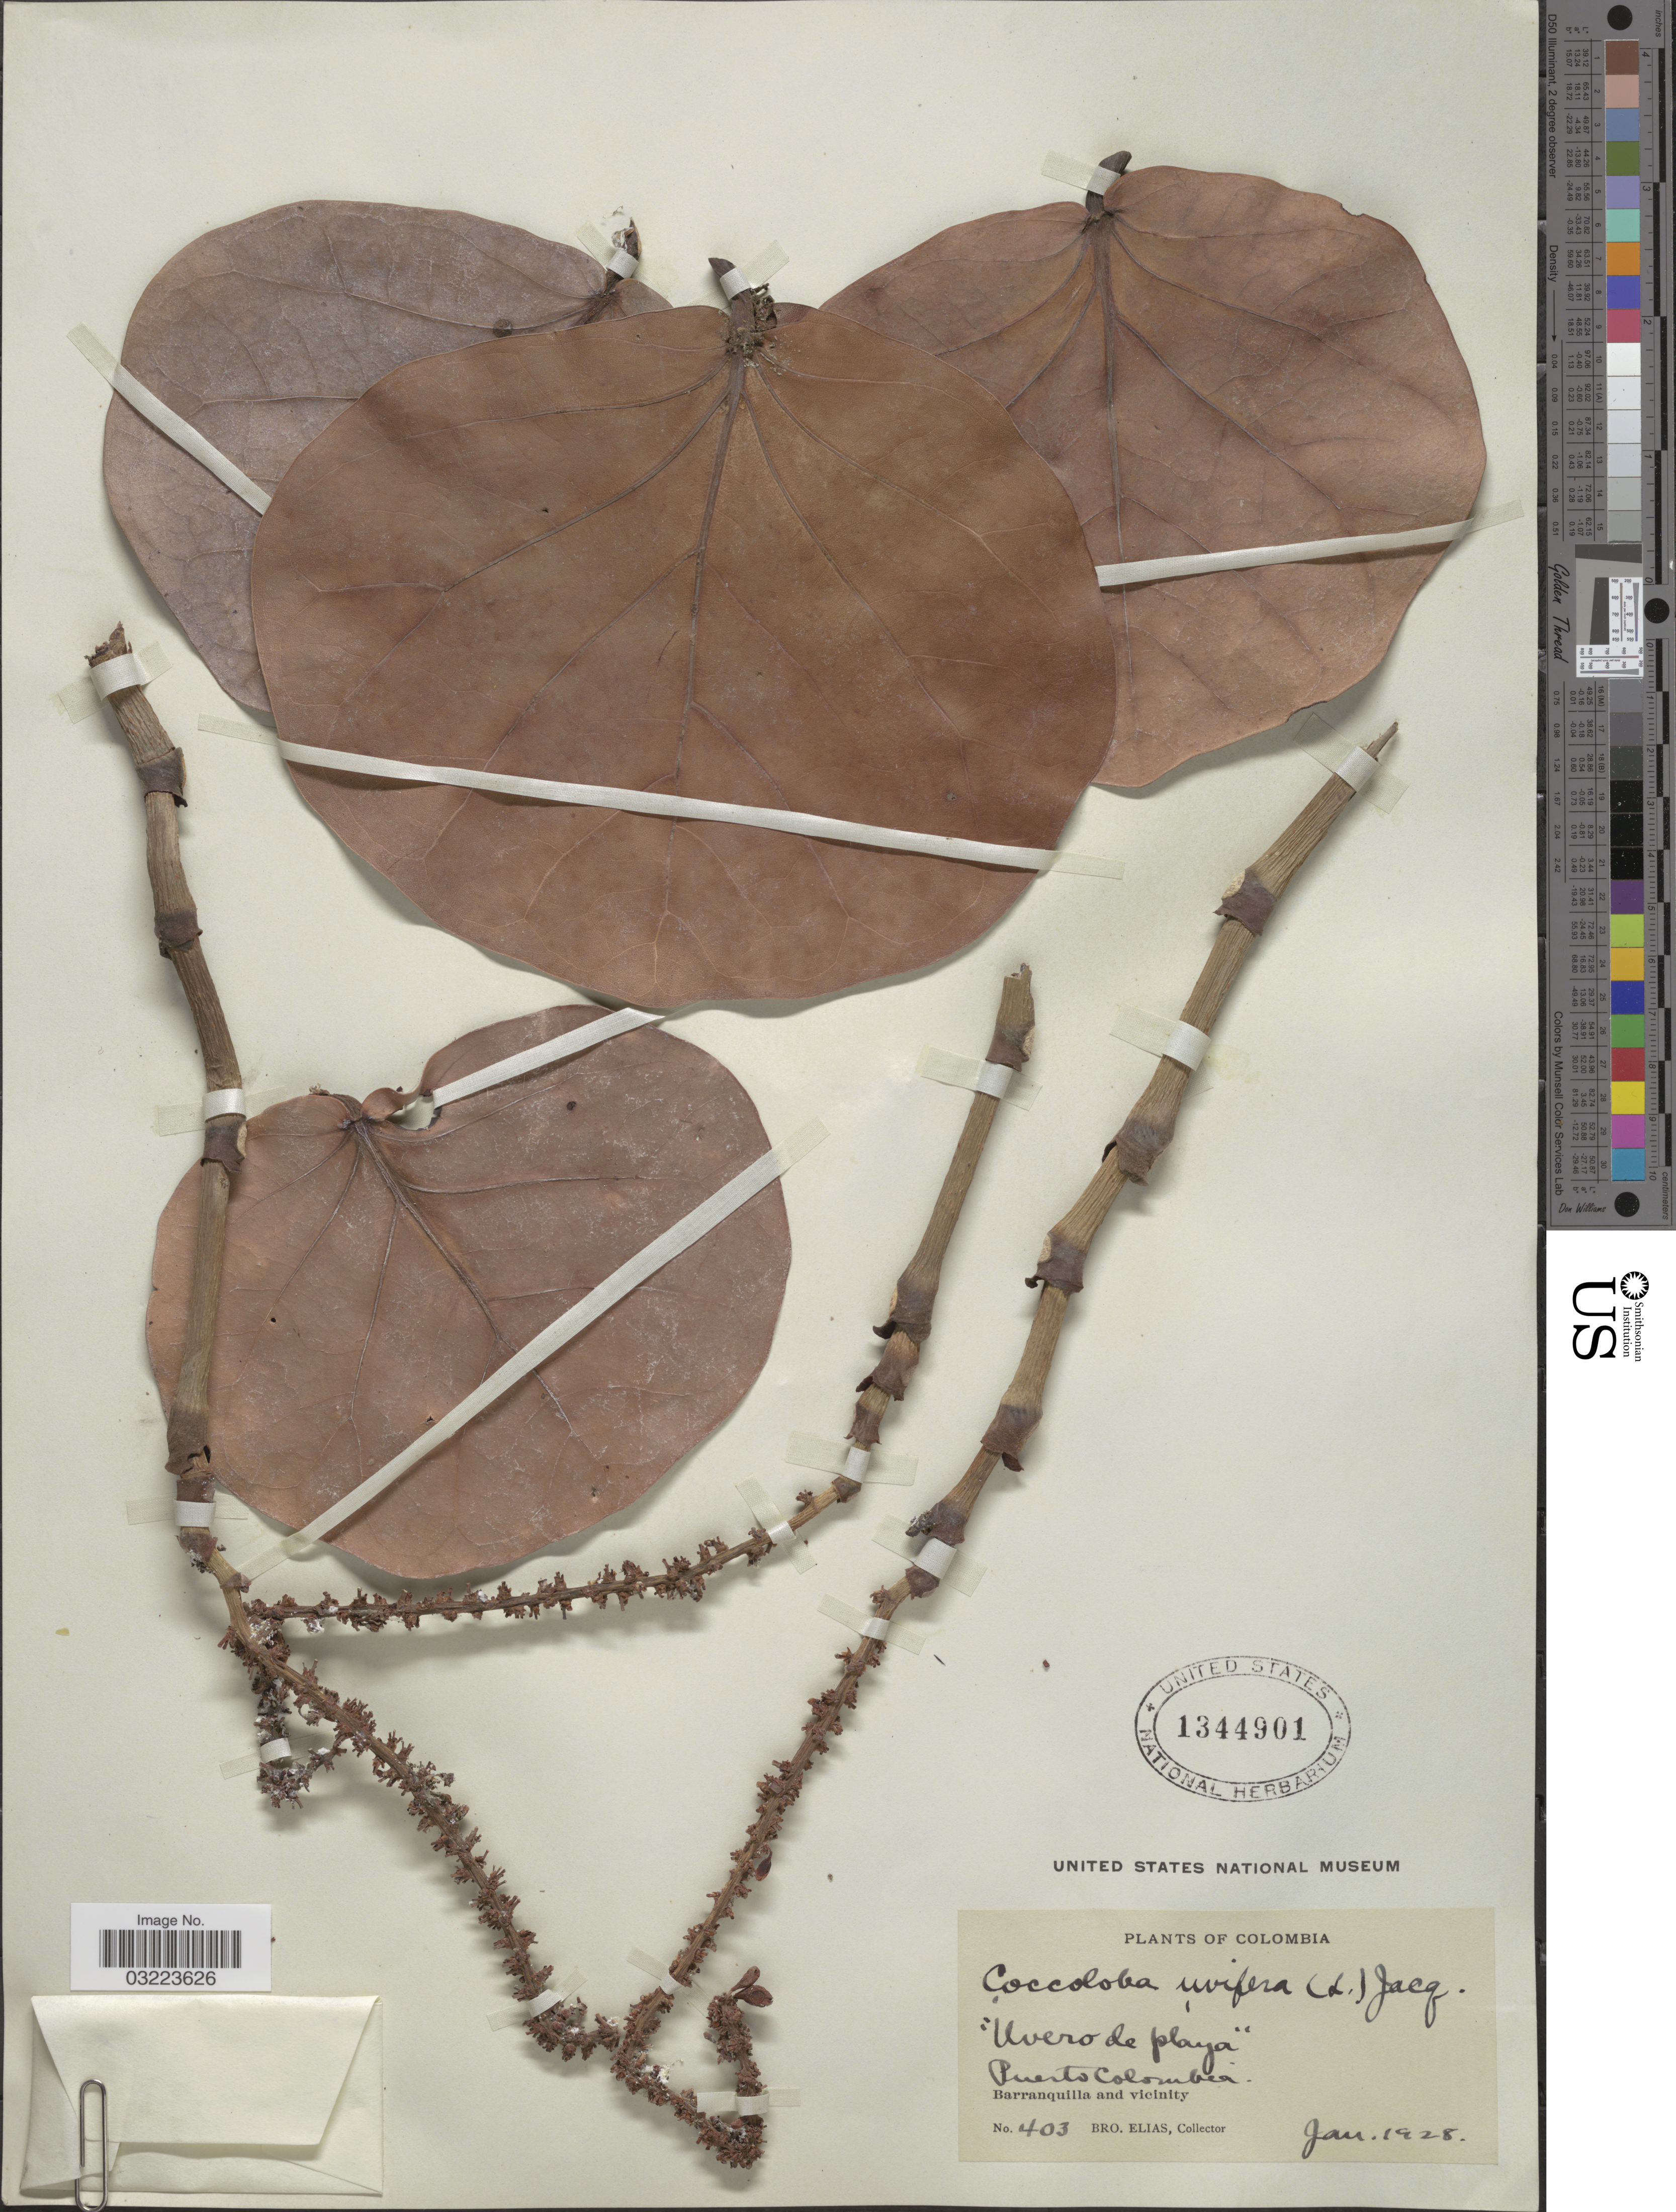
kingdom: Plantae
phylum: Tracheophyta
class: Magnoliopsida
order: Caryophyllales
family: Polygonaceae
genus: Coccoloba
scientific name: Coccoloba uvifera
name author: L.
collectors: Bro. Elias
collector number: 403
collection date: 1928-01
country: Colombia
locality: Puerto Colombia, Barranquilla and vicinity.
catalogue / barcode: US 1344901